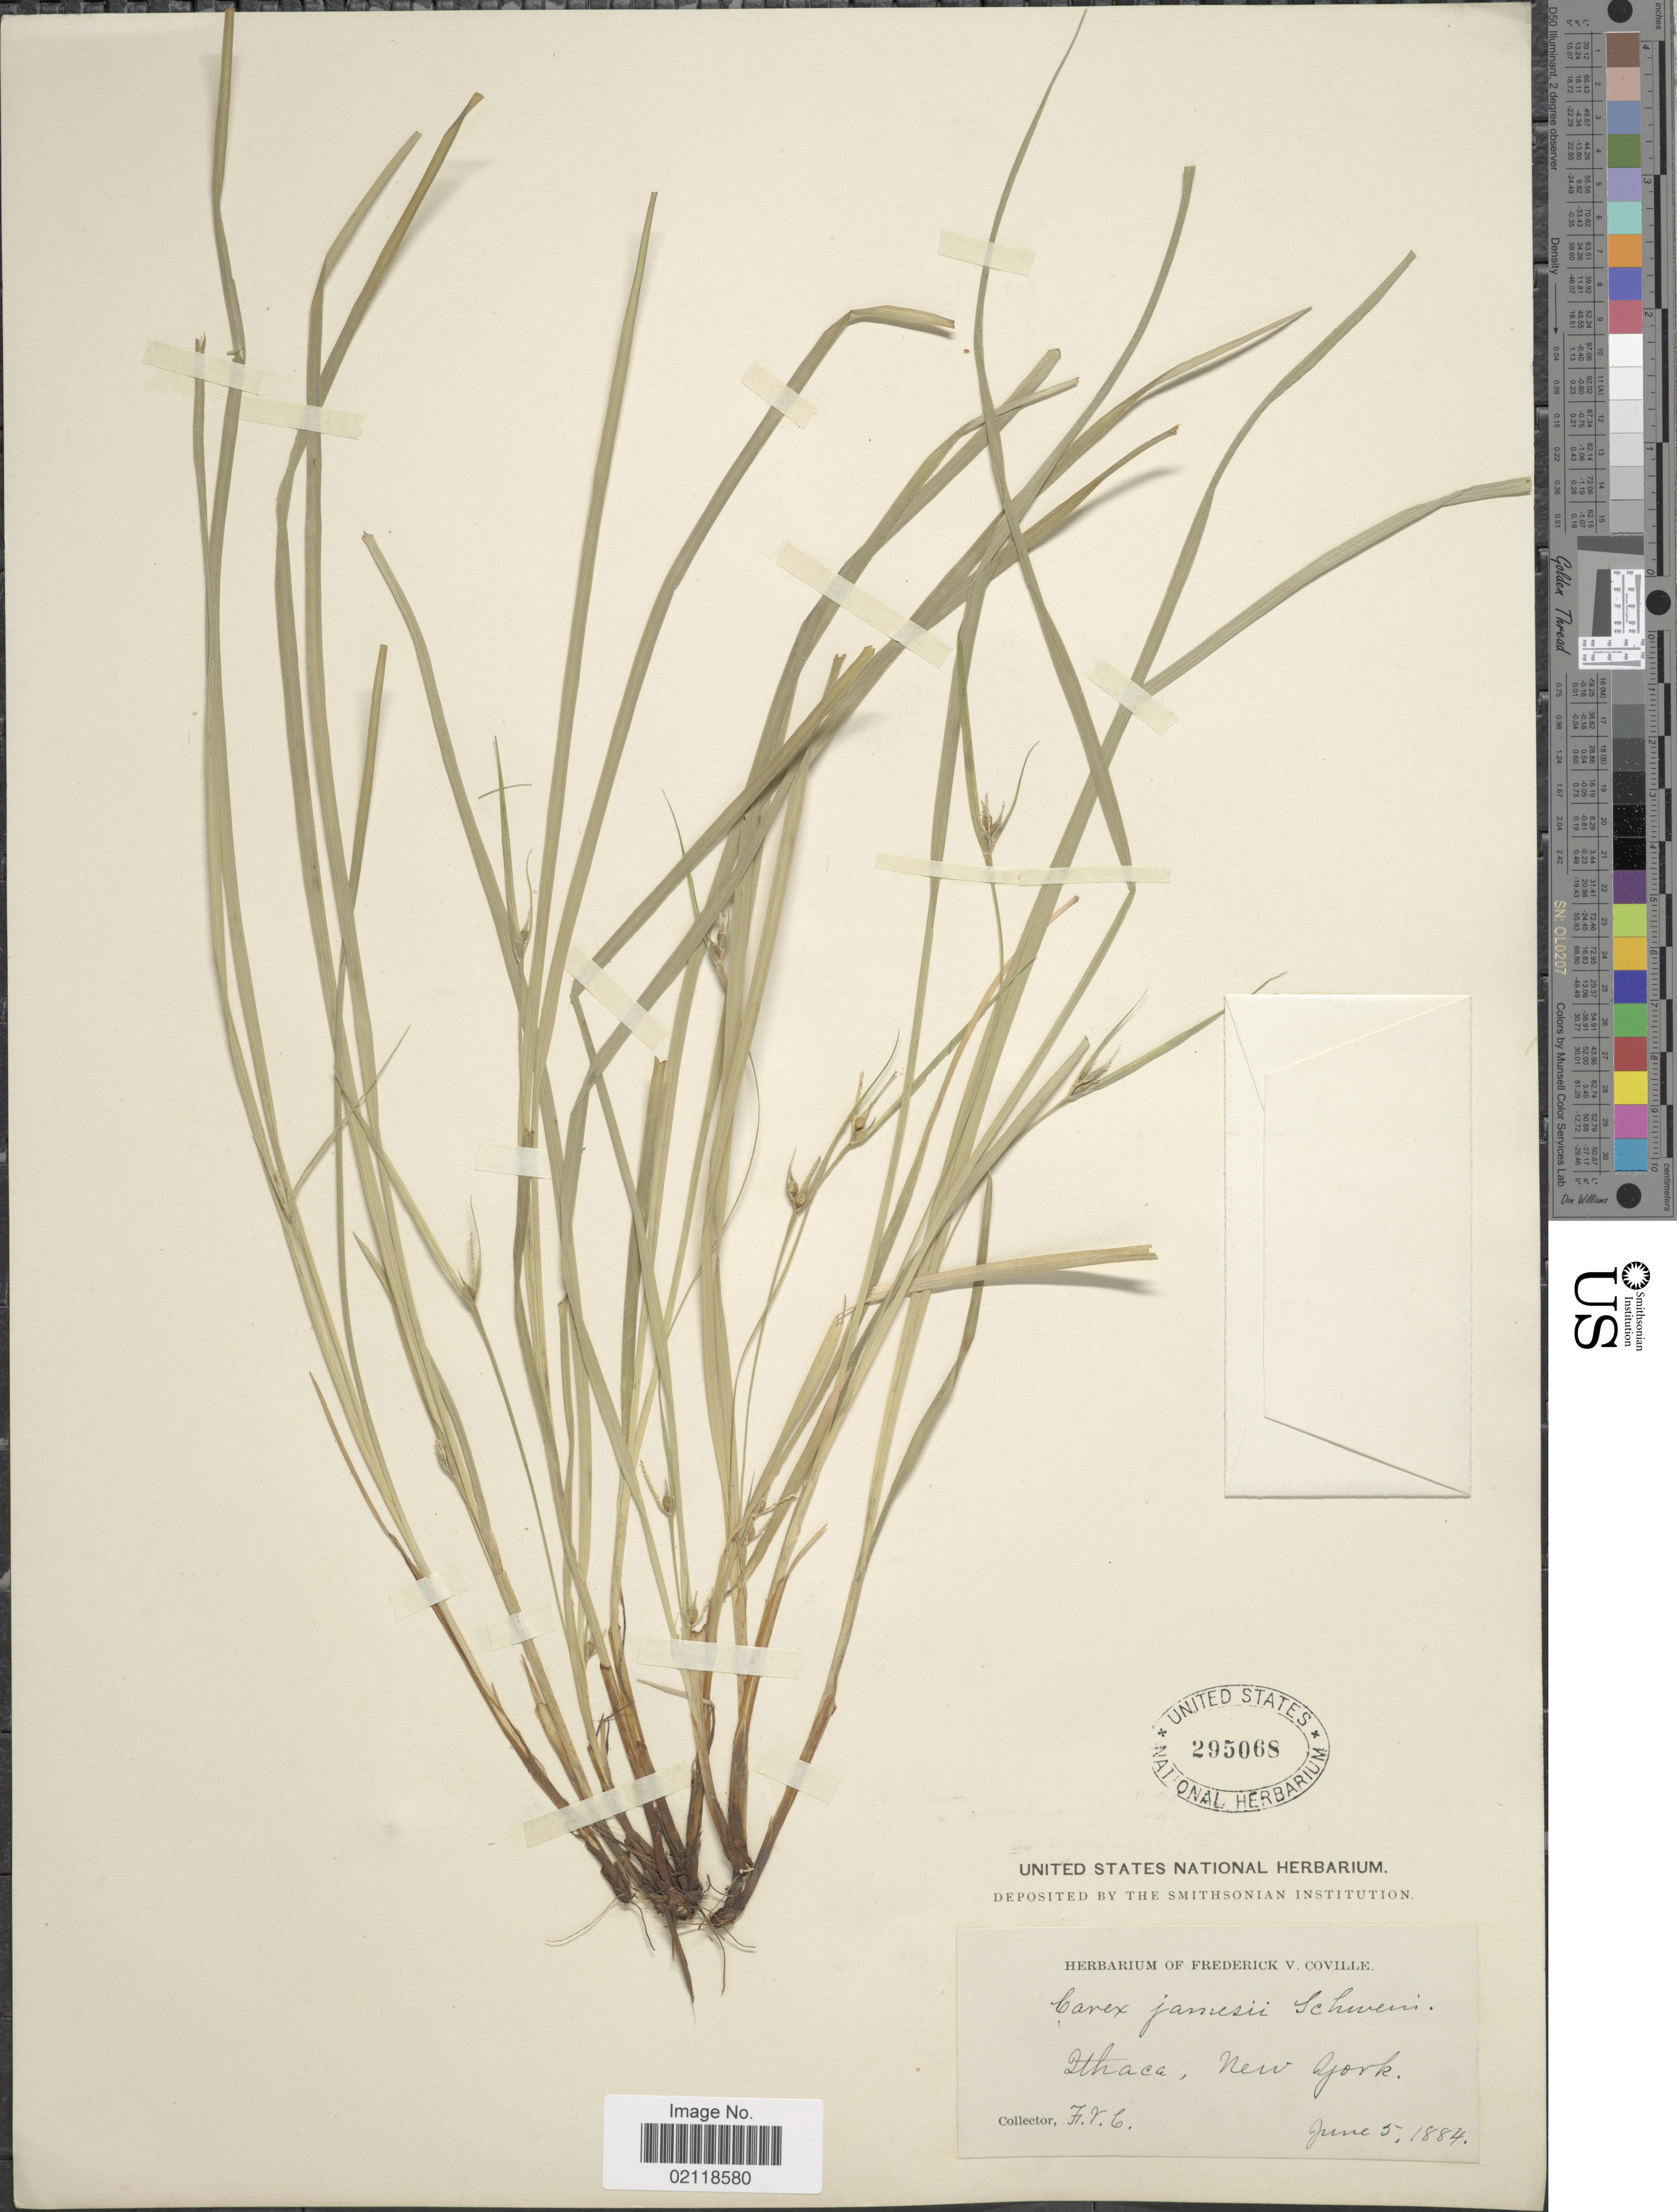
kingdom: Plantae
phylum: Tracheophyta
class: Liliopsida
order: Poales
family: Cyperaceae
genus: Carex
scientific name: Carex jamesii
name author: Schwein.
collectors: F. V. Coville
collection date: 1884-06-05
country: United States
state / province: New York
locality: Ithaca.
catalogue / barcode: US 295068